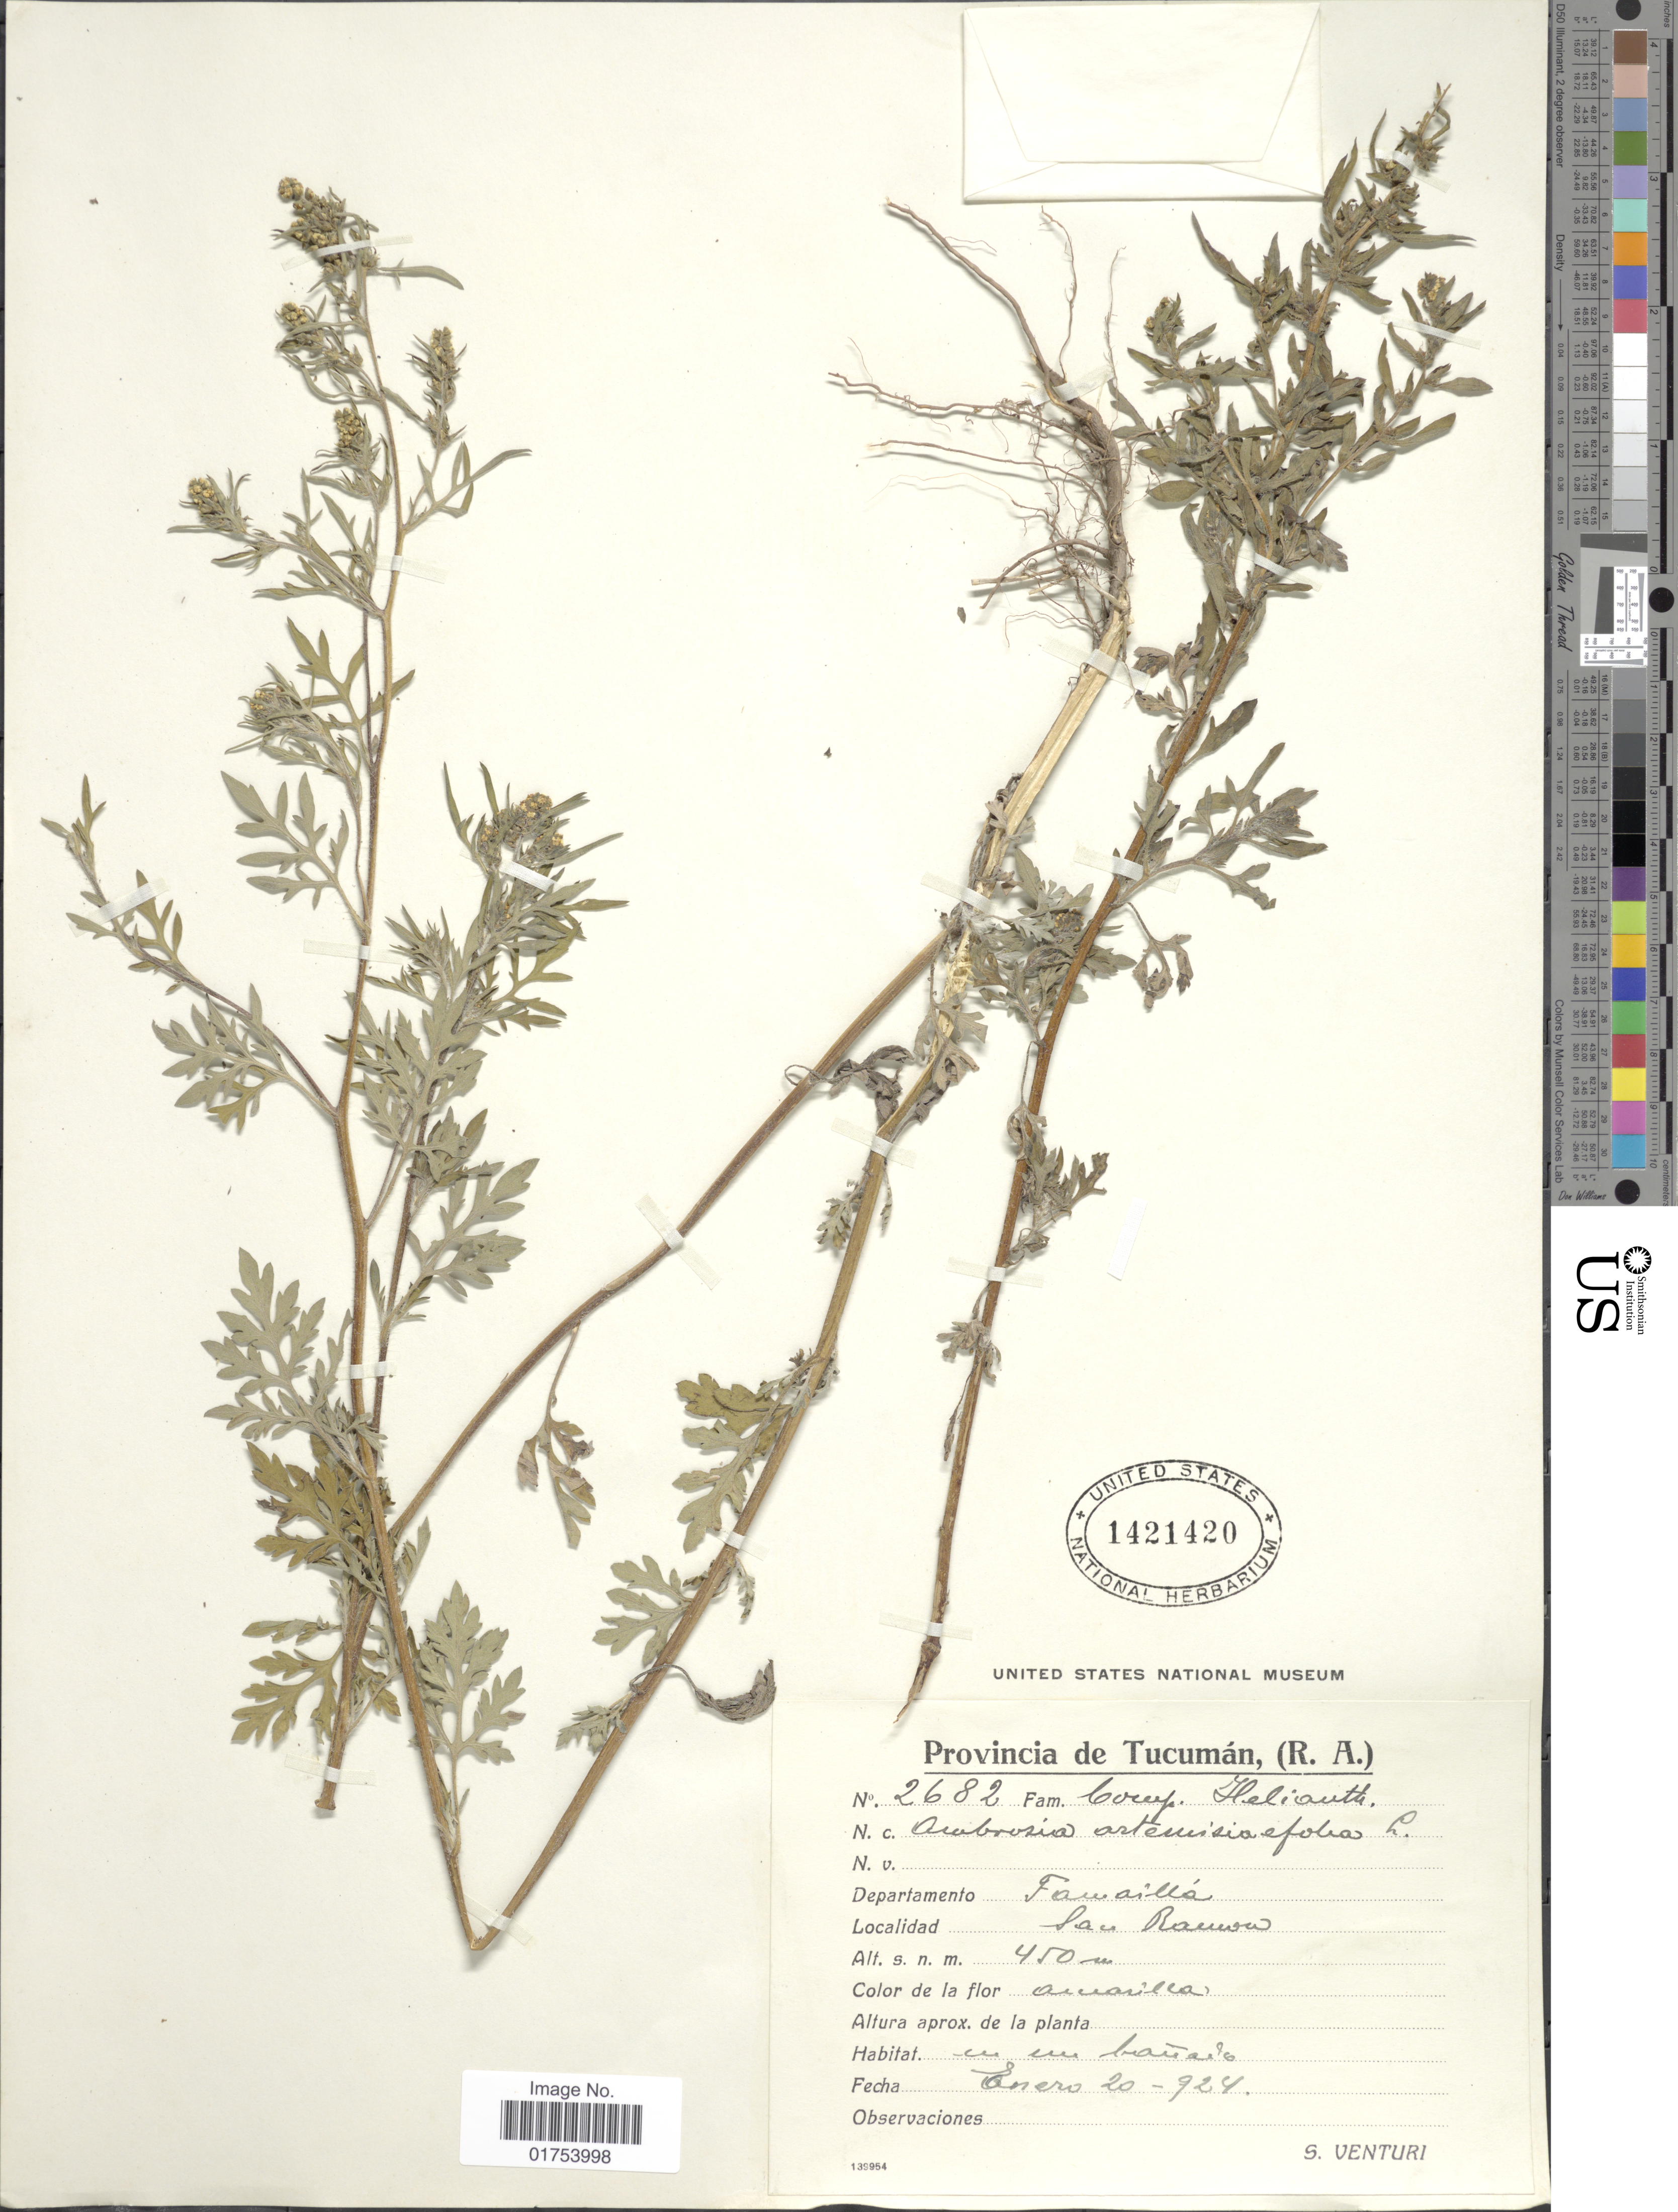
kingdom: Plantae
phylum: Tracheophyta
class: Magnoliopsida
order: Asterales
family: Asteraceae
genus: Ambrosia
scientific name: Ambrosia artemisiifolia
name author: L.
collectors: S. Venturi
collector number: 2682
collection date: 1924-01-20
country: Argentina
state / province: Tucumán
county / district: Famailla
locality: San Ramón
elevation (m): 450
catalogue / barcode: US 1421420